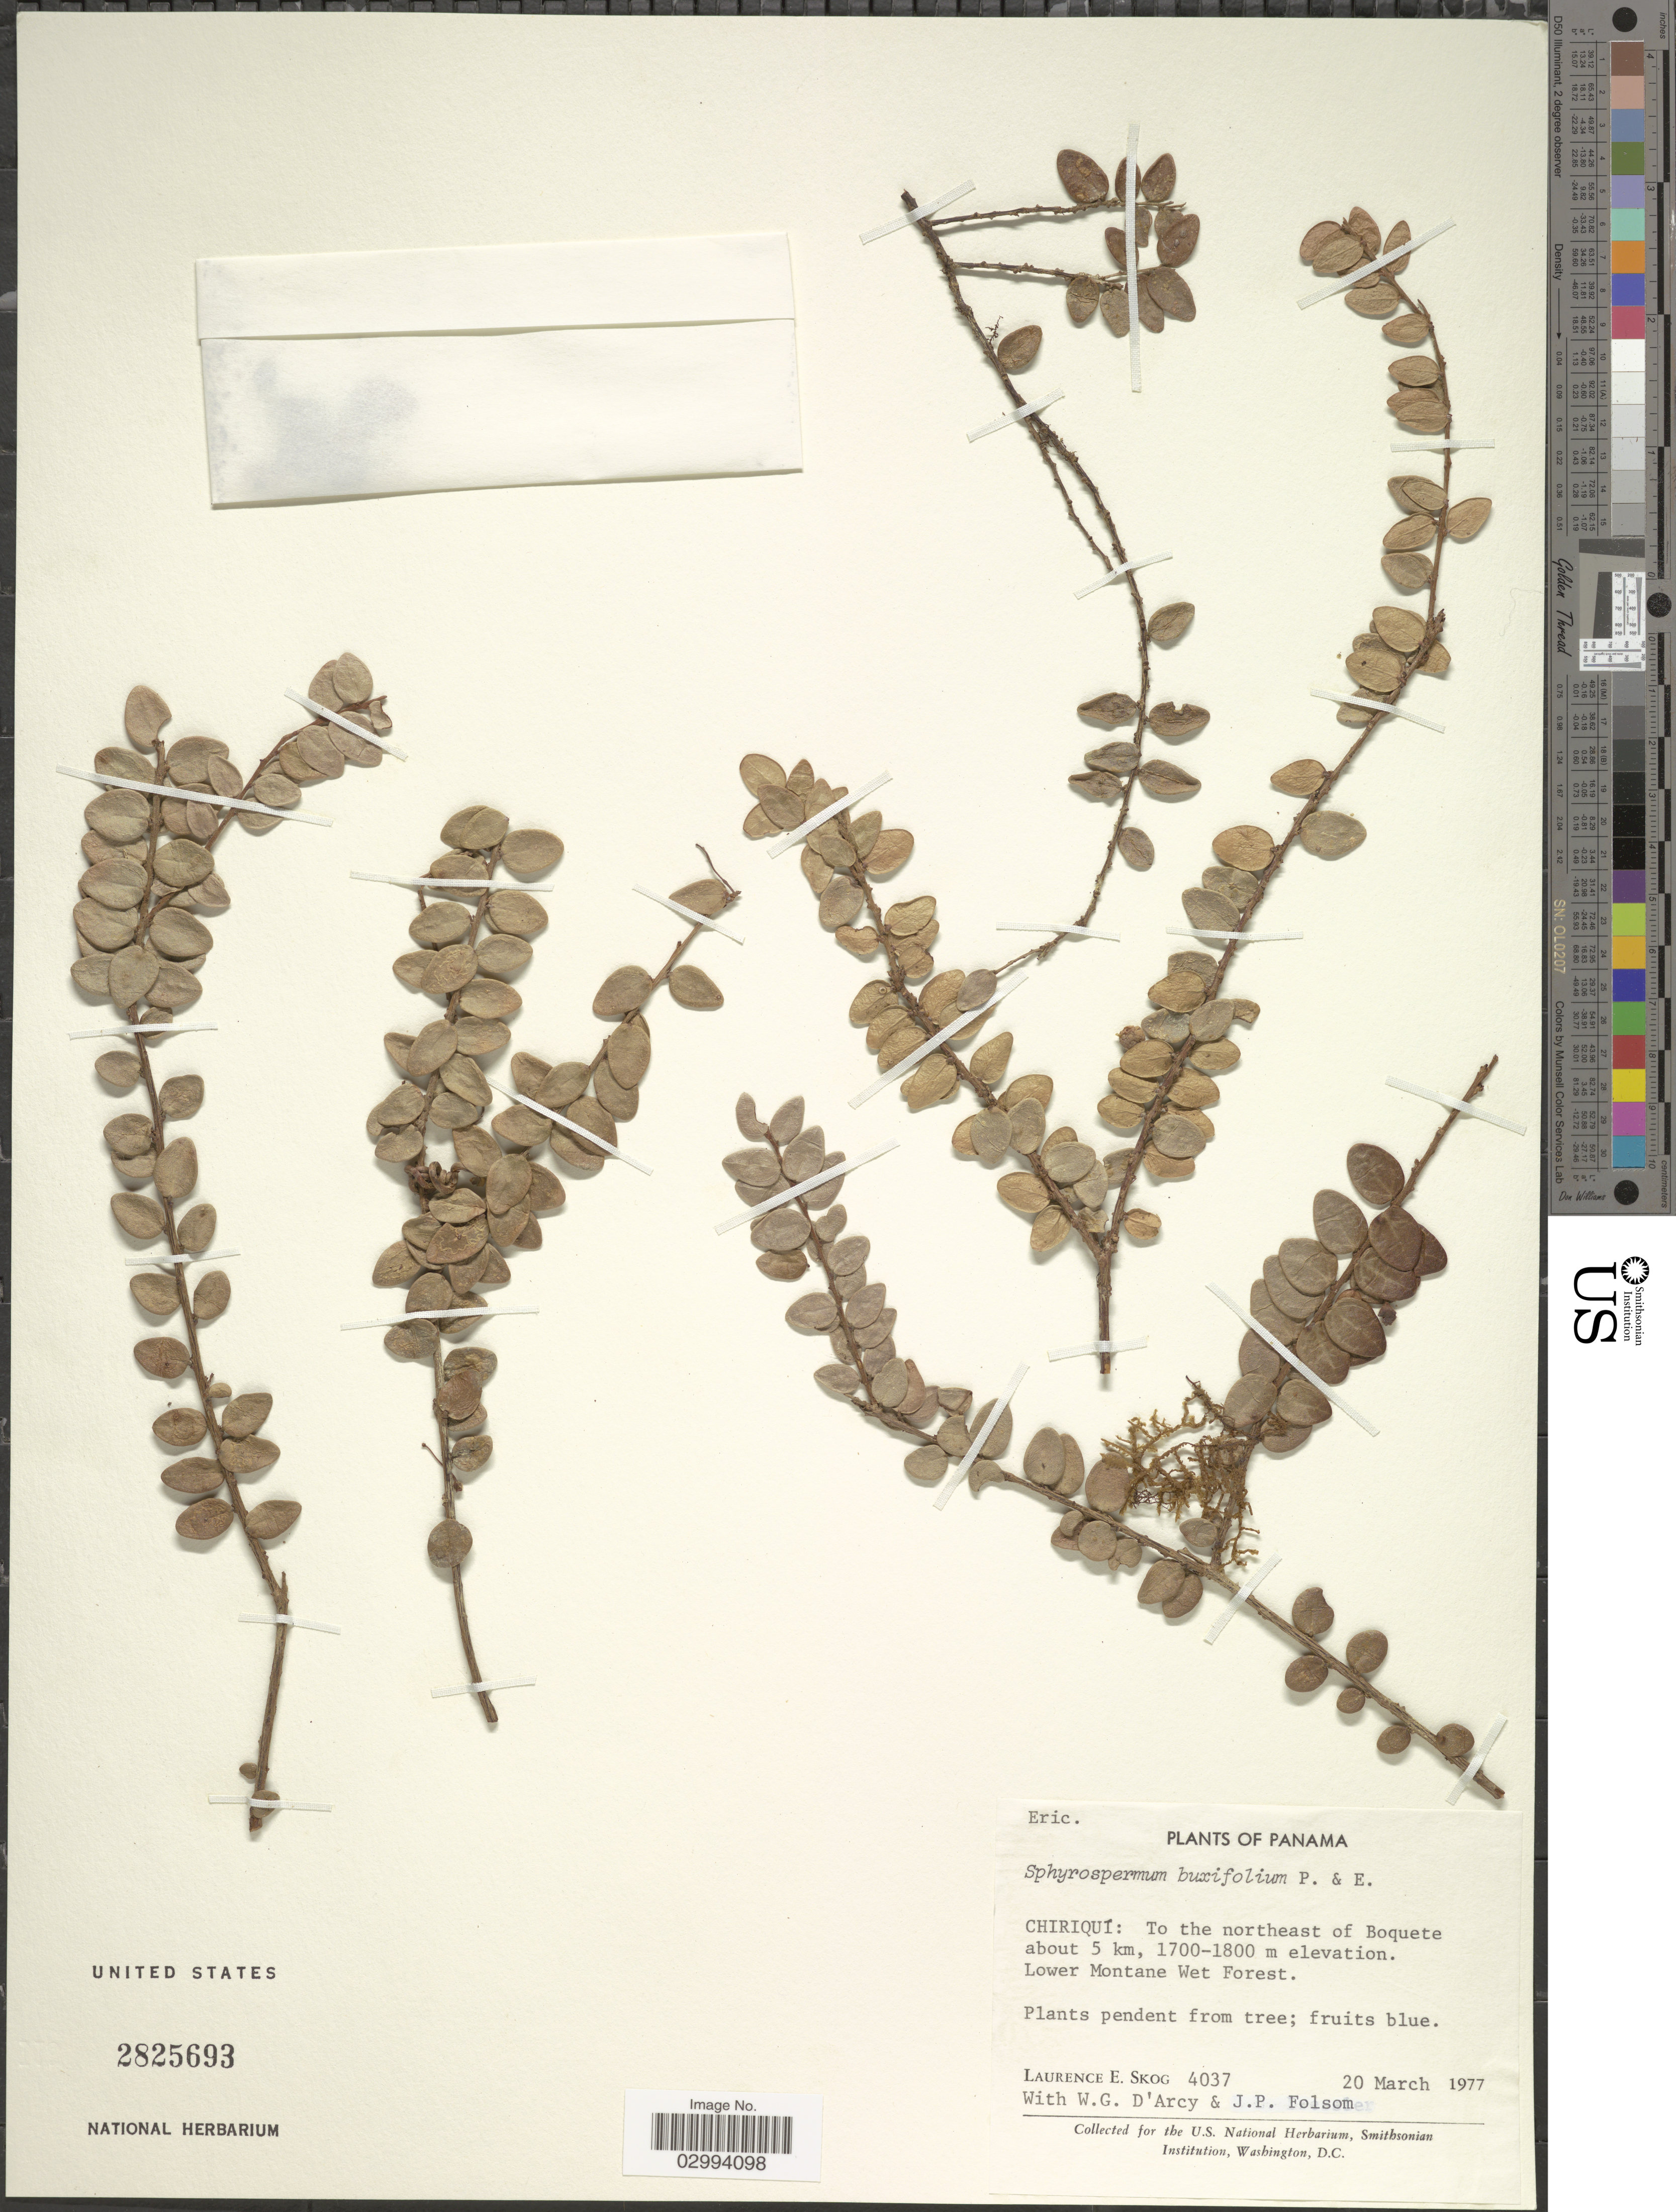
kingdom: Plantae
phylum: Tracheophyta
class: Magnoliopsida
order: Ericales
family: Ericaceae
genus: Sphyrospermum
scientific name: Sphyrospermum buxifolium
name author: Poepp. & Endl.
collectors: L. E. Skog, W. G. D'Arcy & J. P. Folsom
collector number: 4037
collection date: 1977-03-20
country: Panama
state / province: Chiriqui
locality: To the northeast of Boquete about 5 km. Lower Montane Wet Forest.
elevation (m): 1700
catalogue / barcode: US 2825693